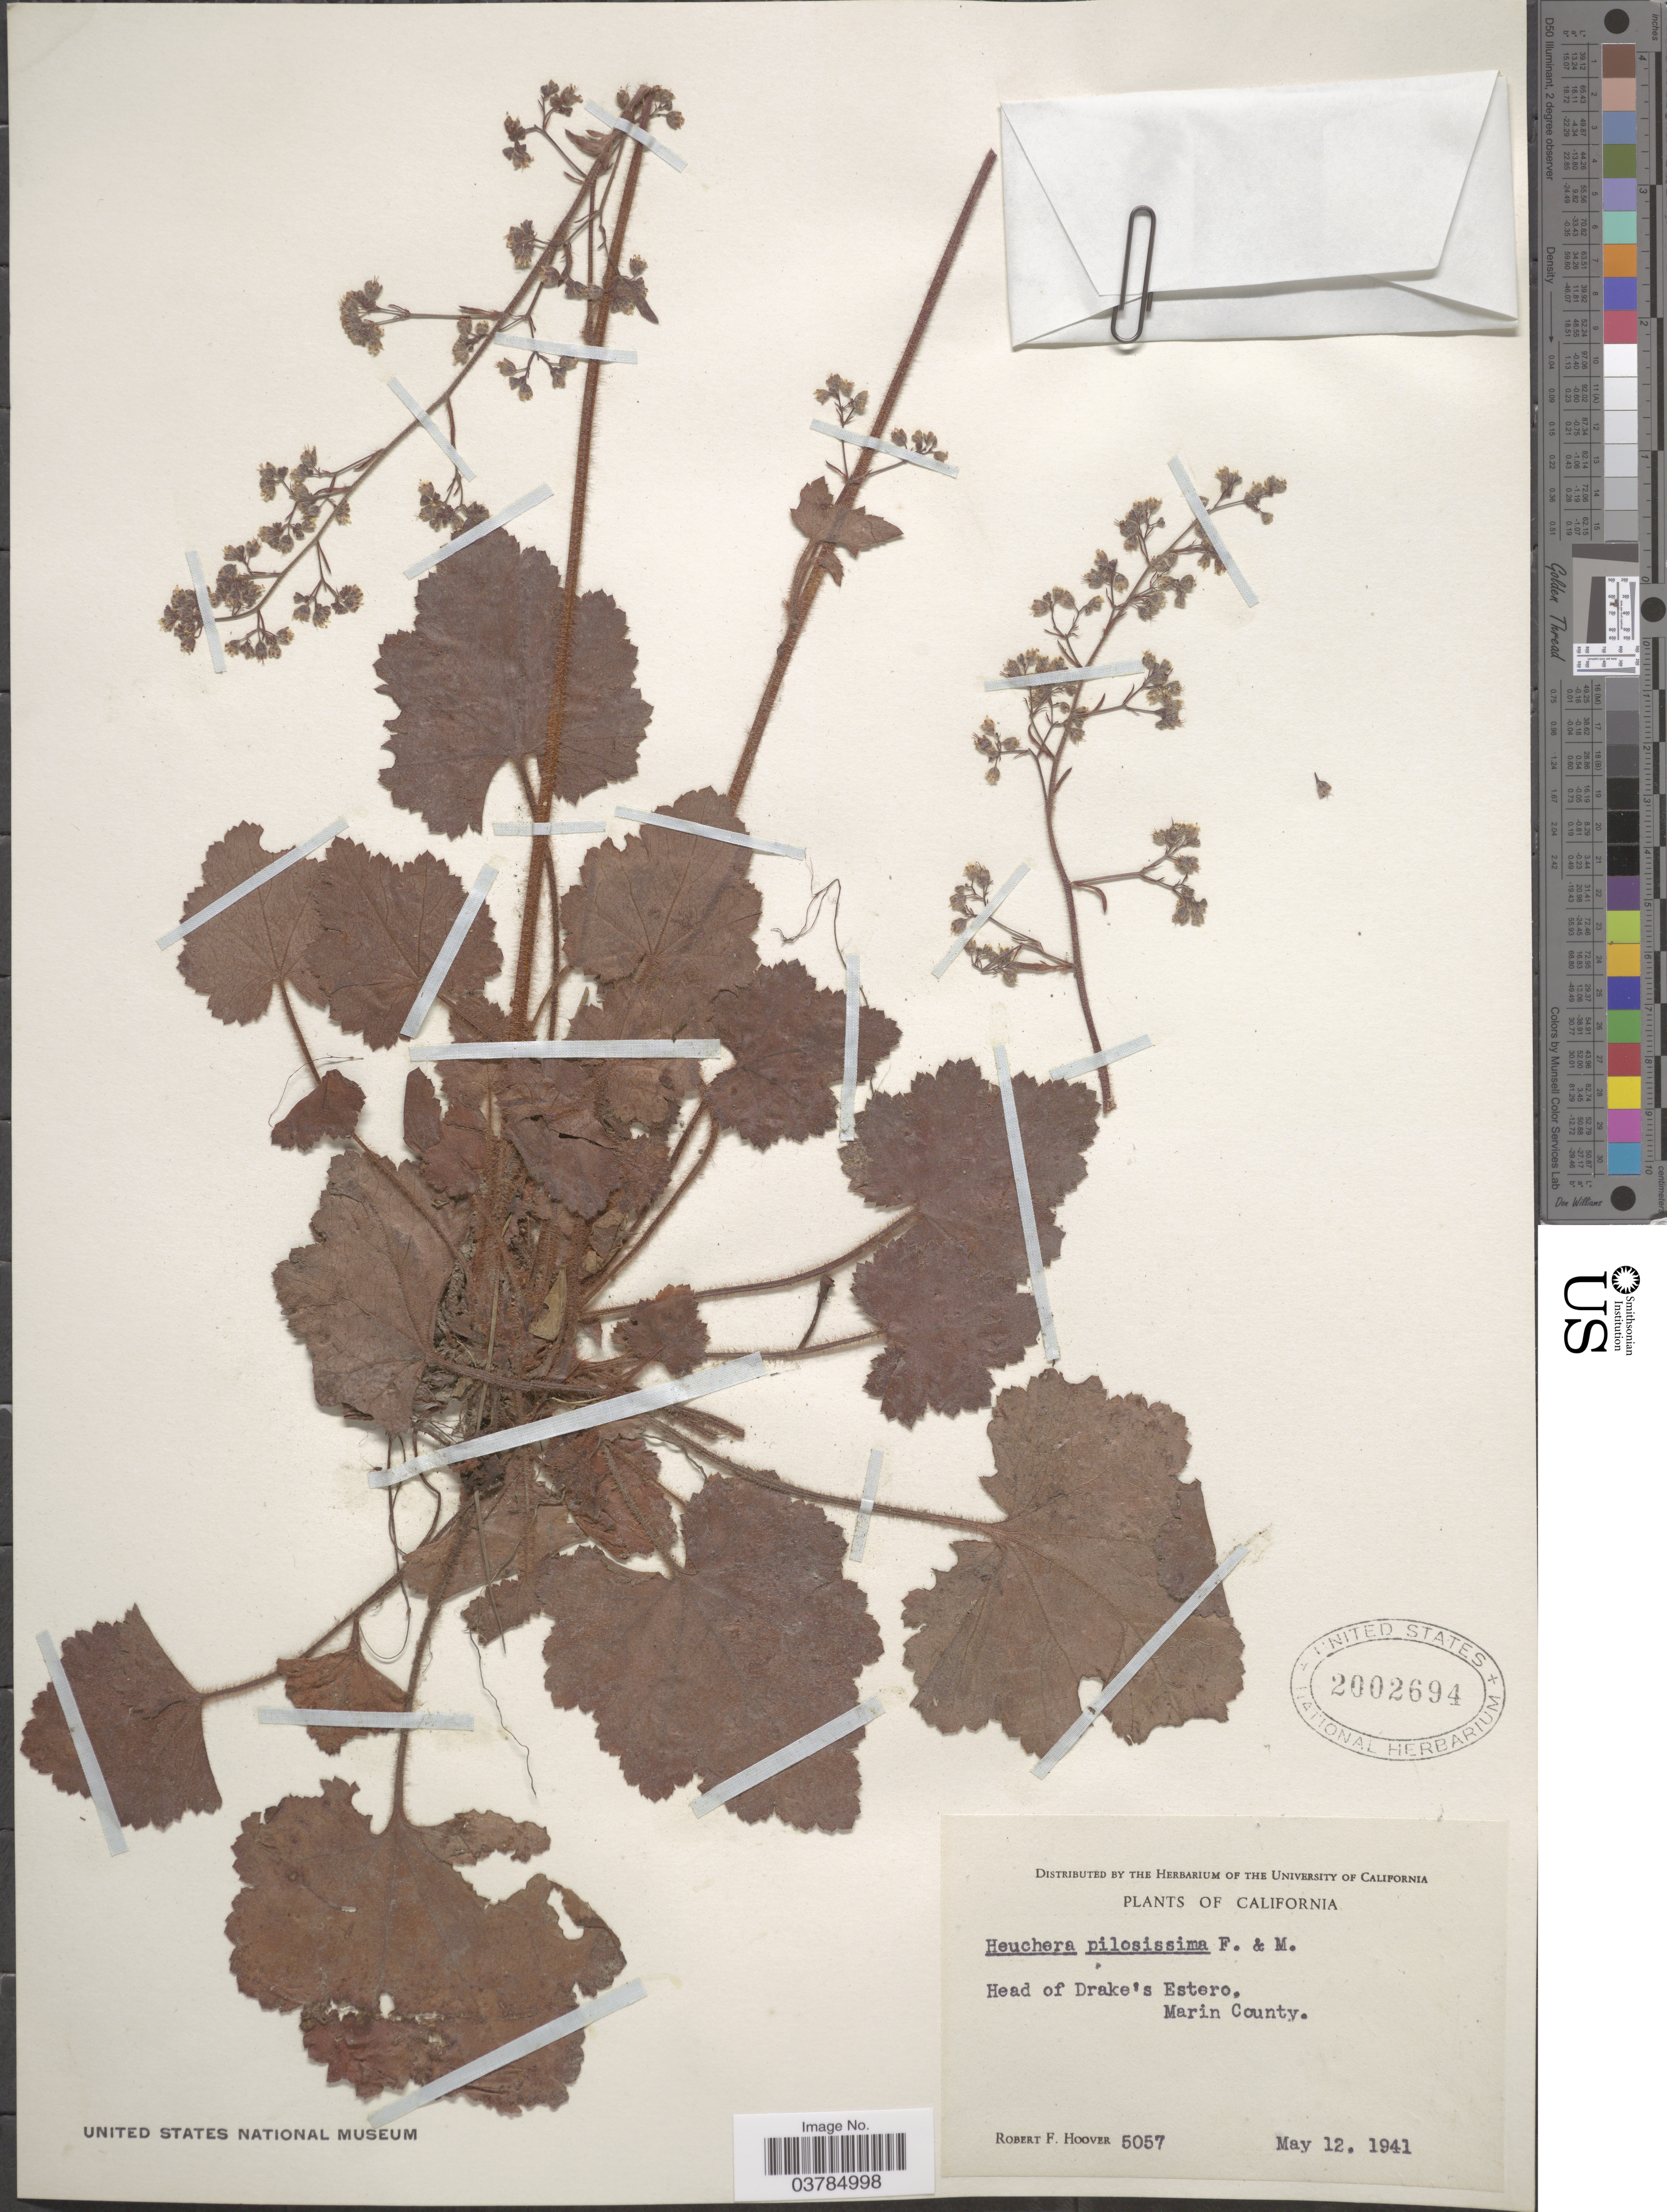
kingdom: Plantae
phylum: Tracheophyta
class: Magnoliopsida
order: Saxifragales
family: Saxifragaceae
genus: Heuchera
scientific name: Heuchera pilosissima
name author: Fisch. & C.A. Mey.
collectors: R. F. Hoover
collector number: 5057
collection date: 1941-05-12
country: United States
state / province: California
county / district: Marin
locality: Head of Drake's Estero, Marin County.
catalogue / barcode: US 2002694